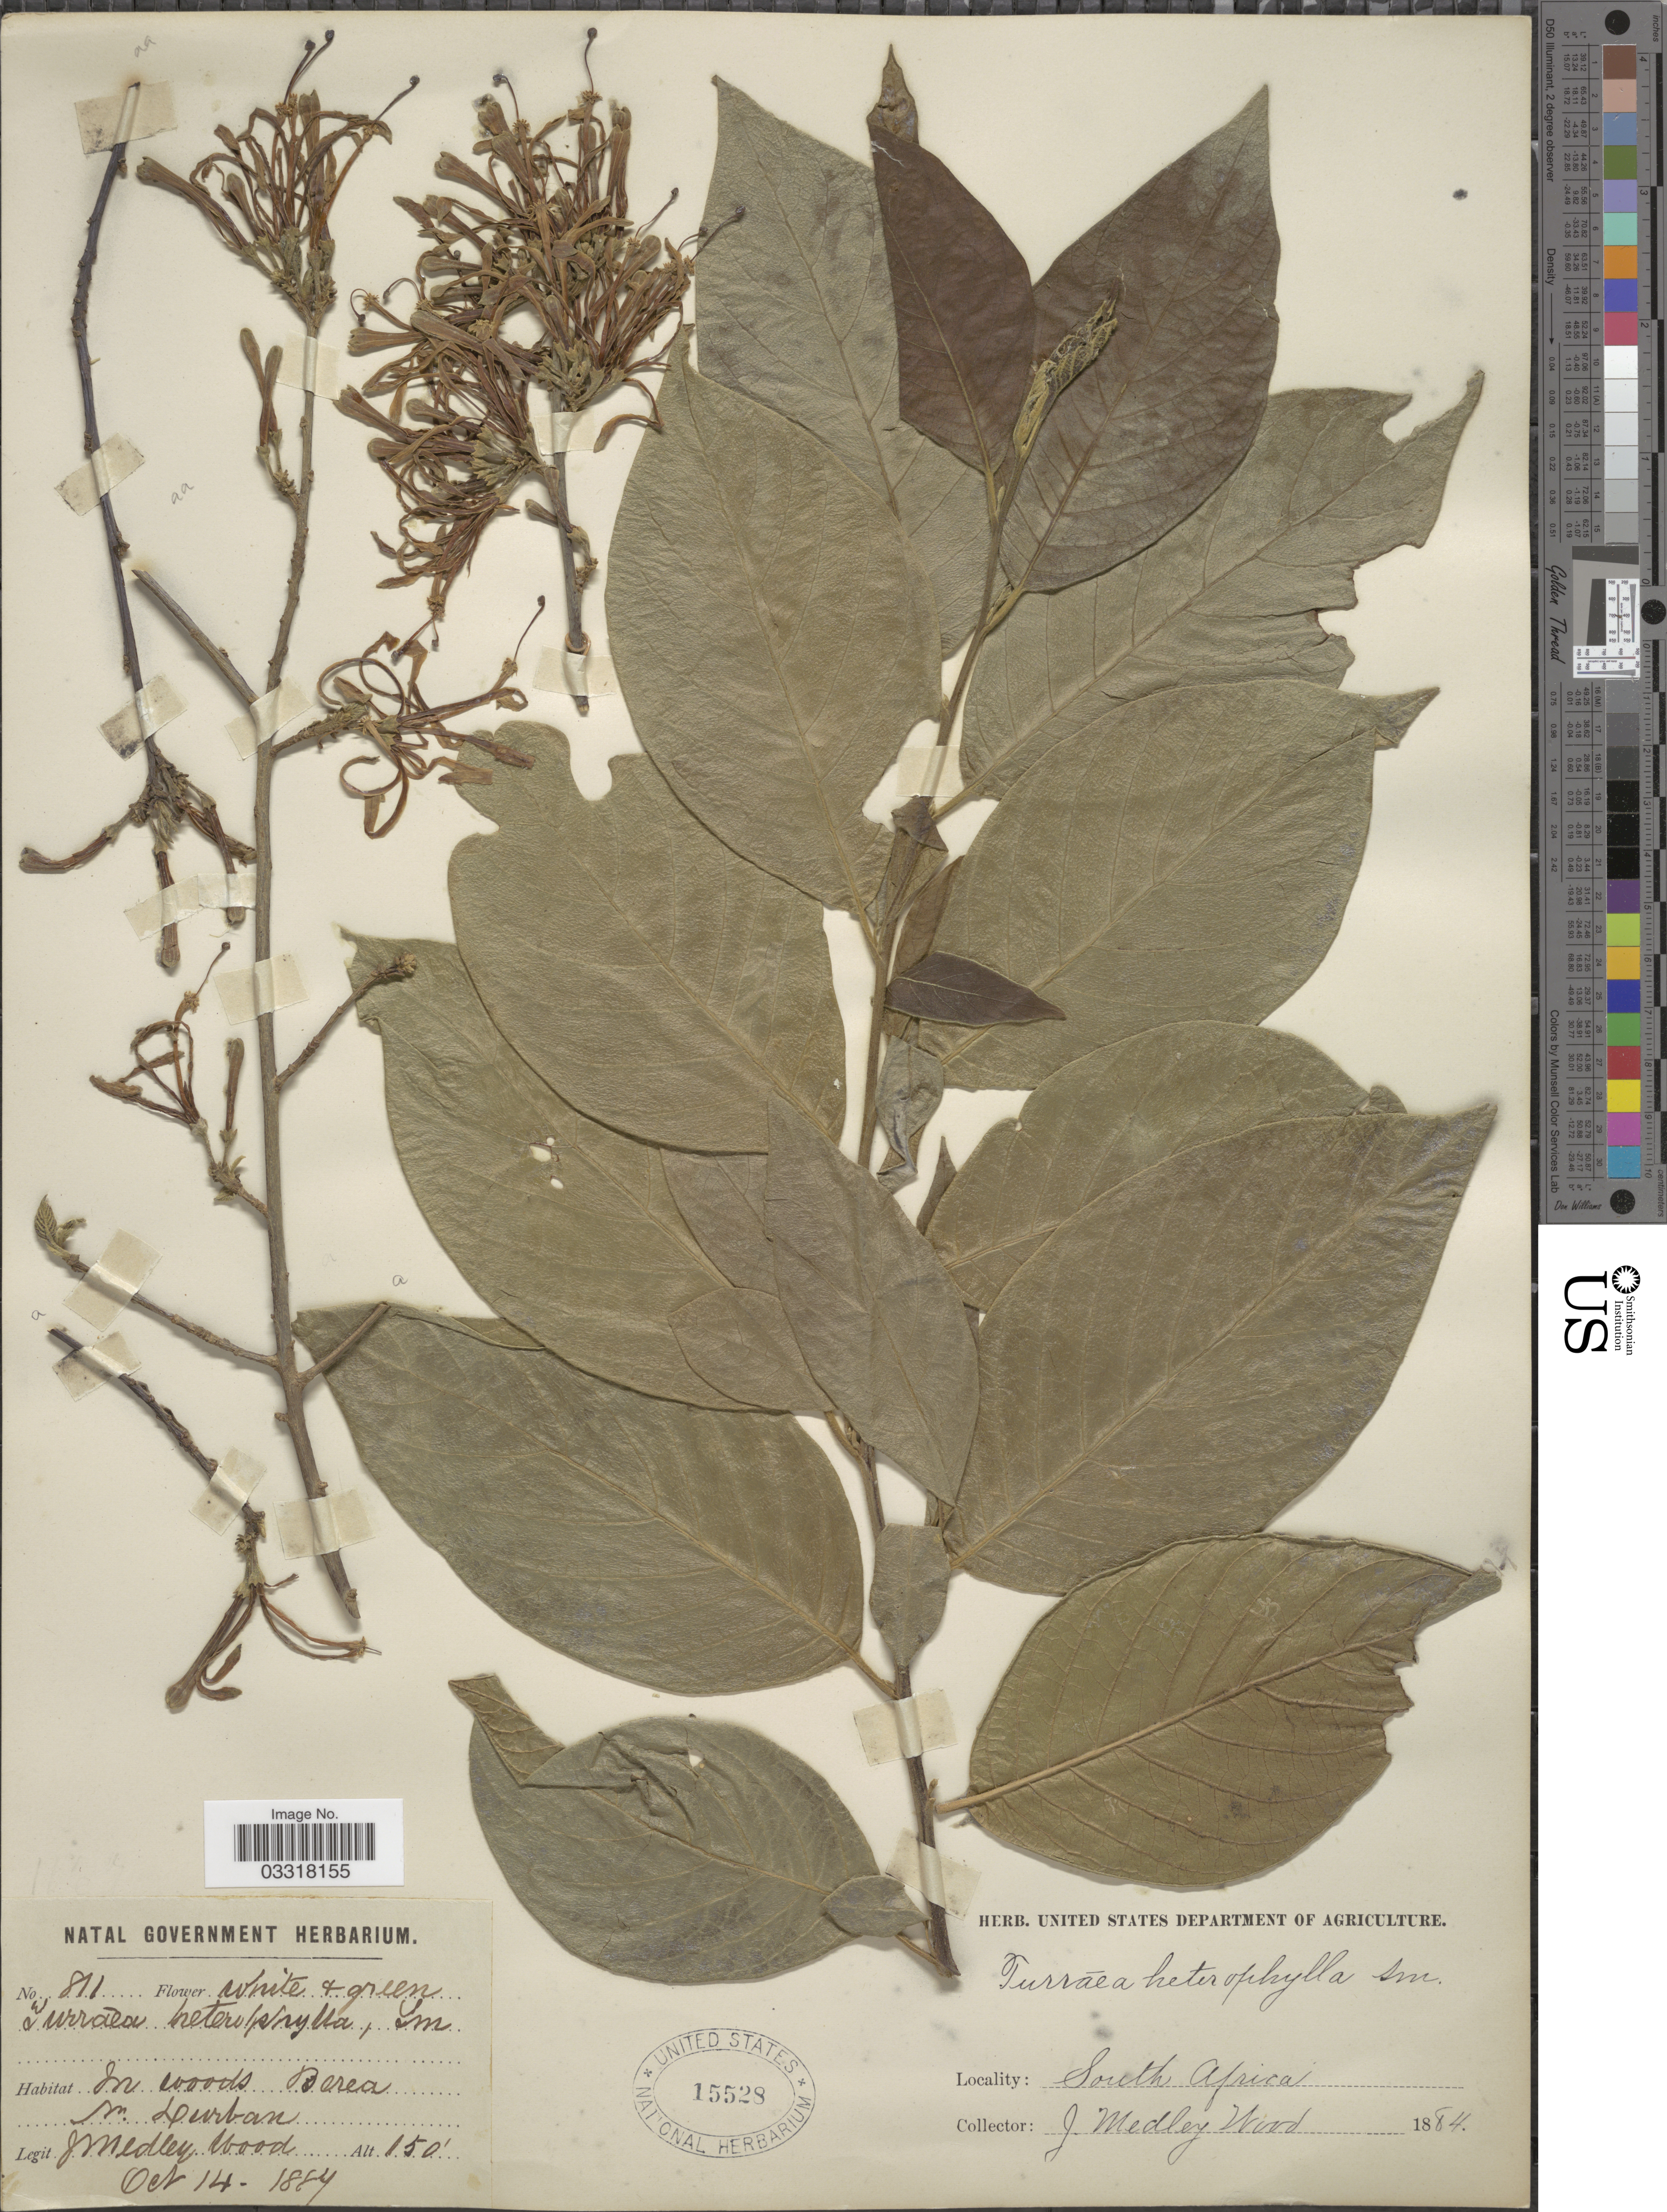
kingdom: Plantae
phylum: Tracheophyta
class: Magnoliopsida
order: Sapindales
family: Meliaceae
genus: Turraea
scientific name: Turraea heterophylla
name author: Sm.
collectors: J. Medley Wood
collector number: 811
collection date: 1884-10-14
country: South Africa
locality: In woods Berea Nr. Durban.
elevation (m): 46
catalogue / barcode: US 15528